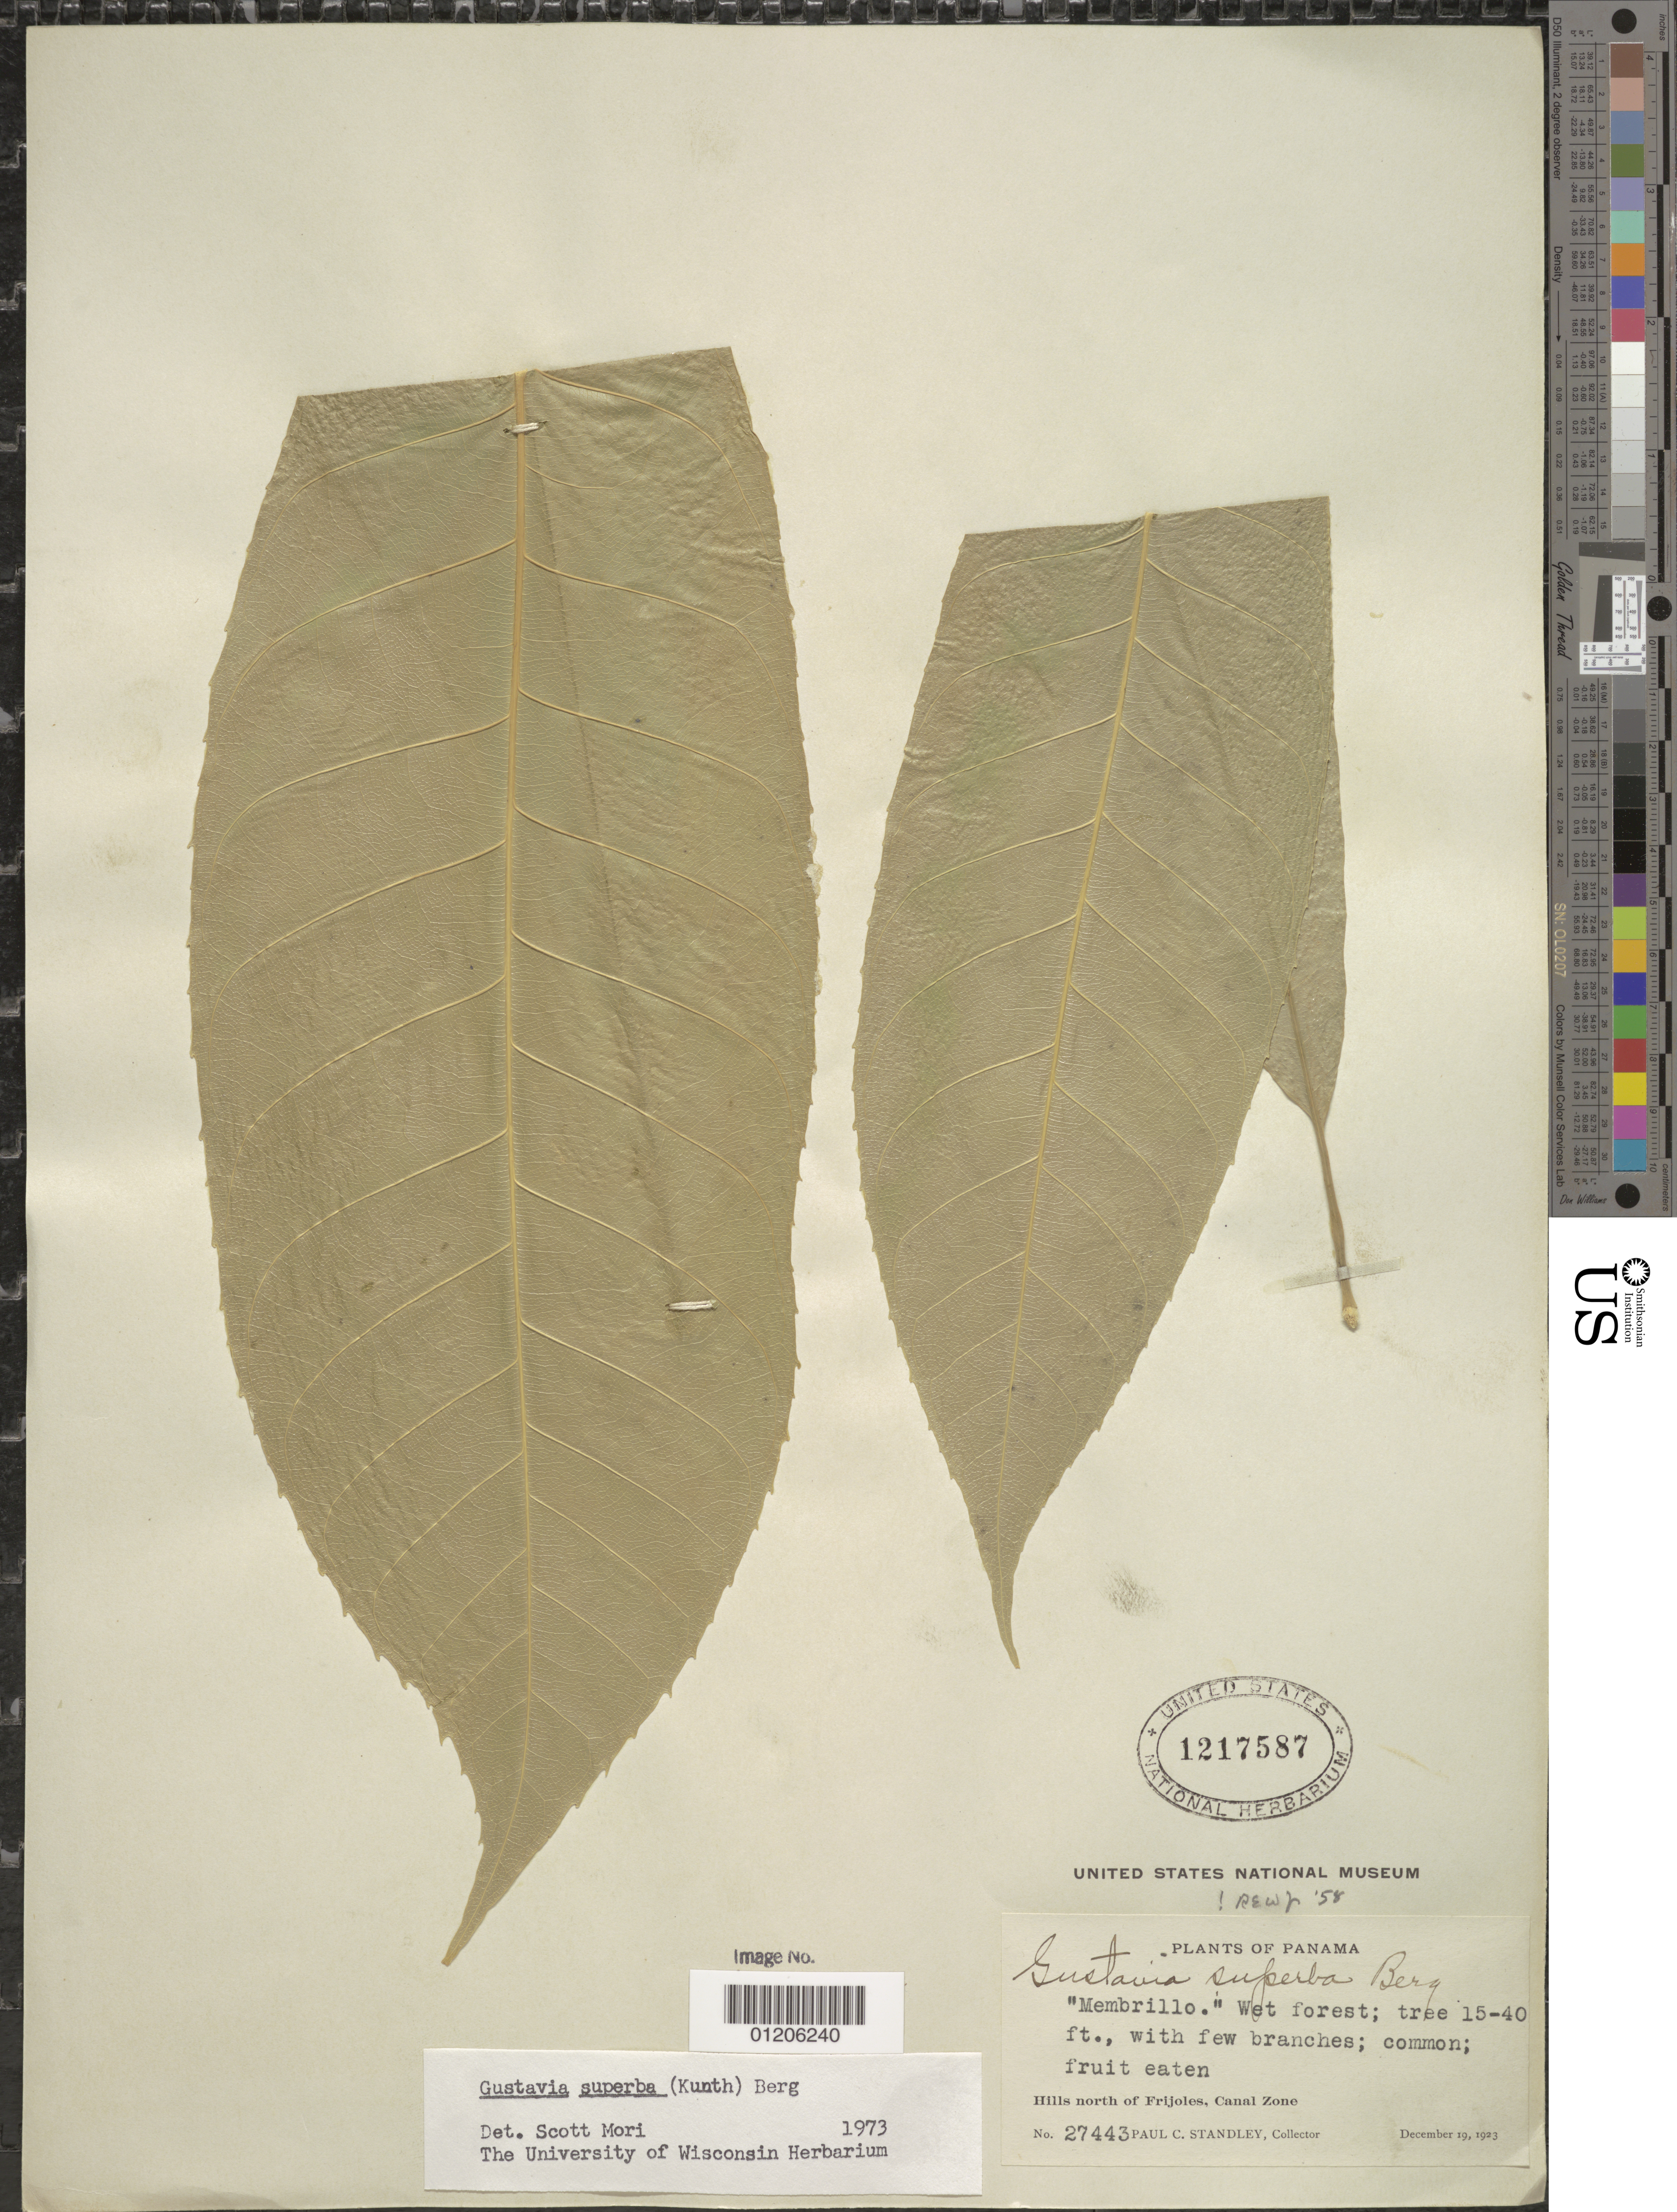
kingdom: Plantae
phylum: Tracheophyta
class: Magnoliopsida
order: Ericales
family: Lecythidaceae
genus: Gustavia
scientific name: Gustavia superba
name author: (Kunth) O. Berg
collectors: P. C. Standley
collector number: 27443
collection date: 1923-12-19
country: Panama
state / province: Colón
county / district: Canal Zone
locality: Hills N of Frijoles.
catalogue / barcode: US 1217587